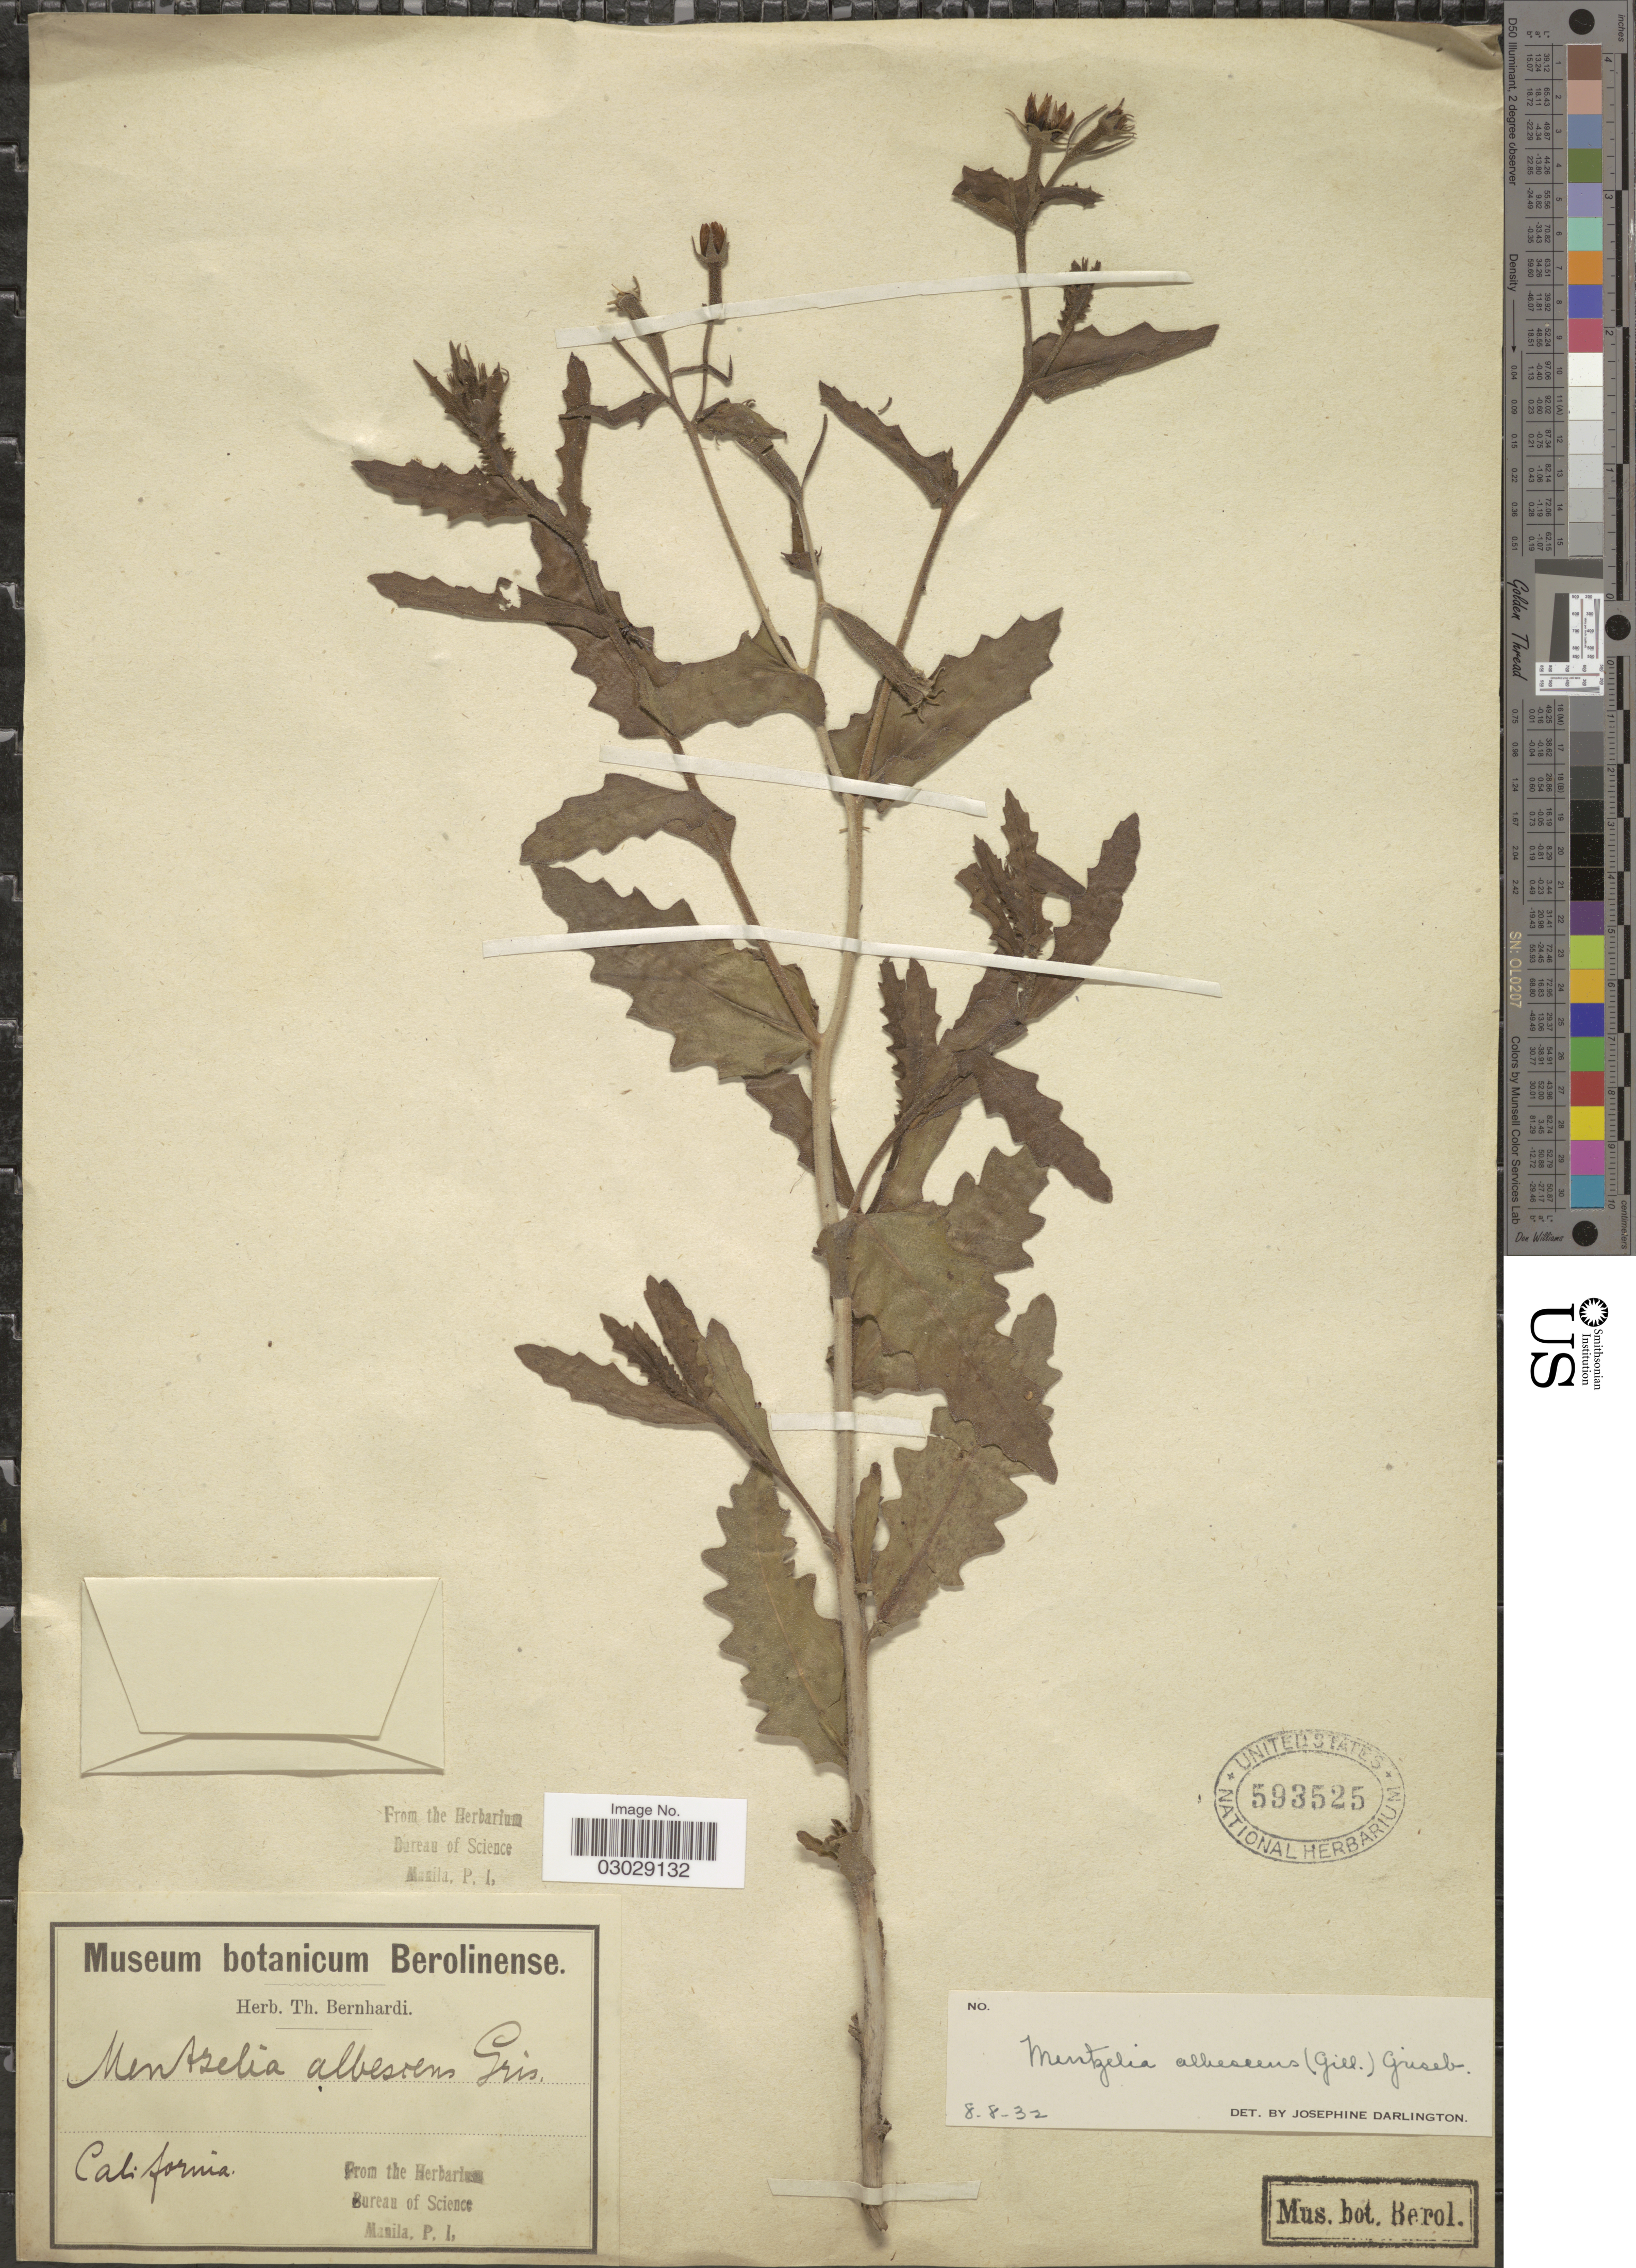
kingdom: Plantae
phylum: Tracheophyta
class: Magnoliopsida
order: Cornales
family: Loasaceae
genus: Mentzelia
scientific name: Mentzelia albescens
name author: (Gillies ex Arn.) Griseb.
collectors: Ex herb. Th. Bernhardi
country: United States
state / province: California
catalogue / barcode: US 593525